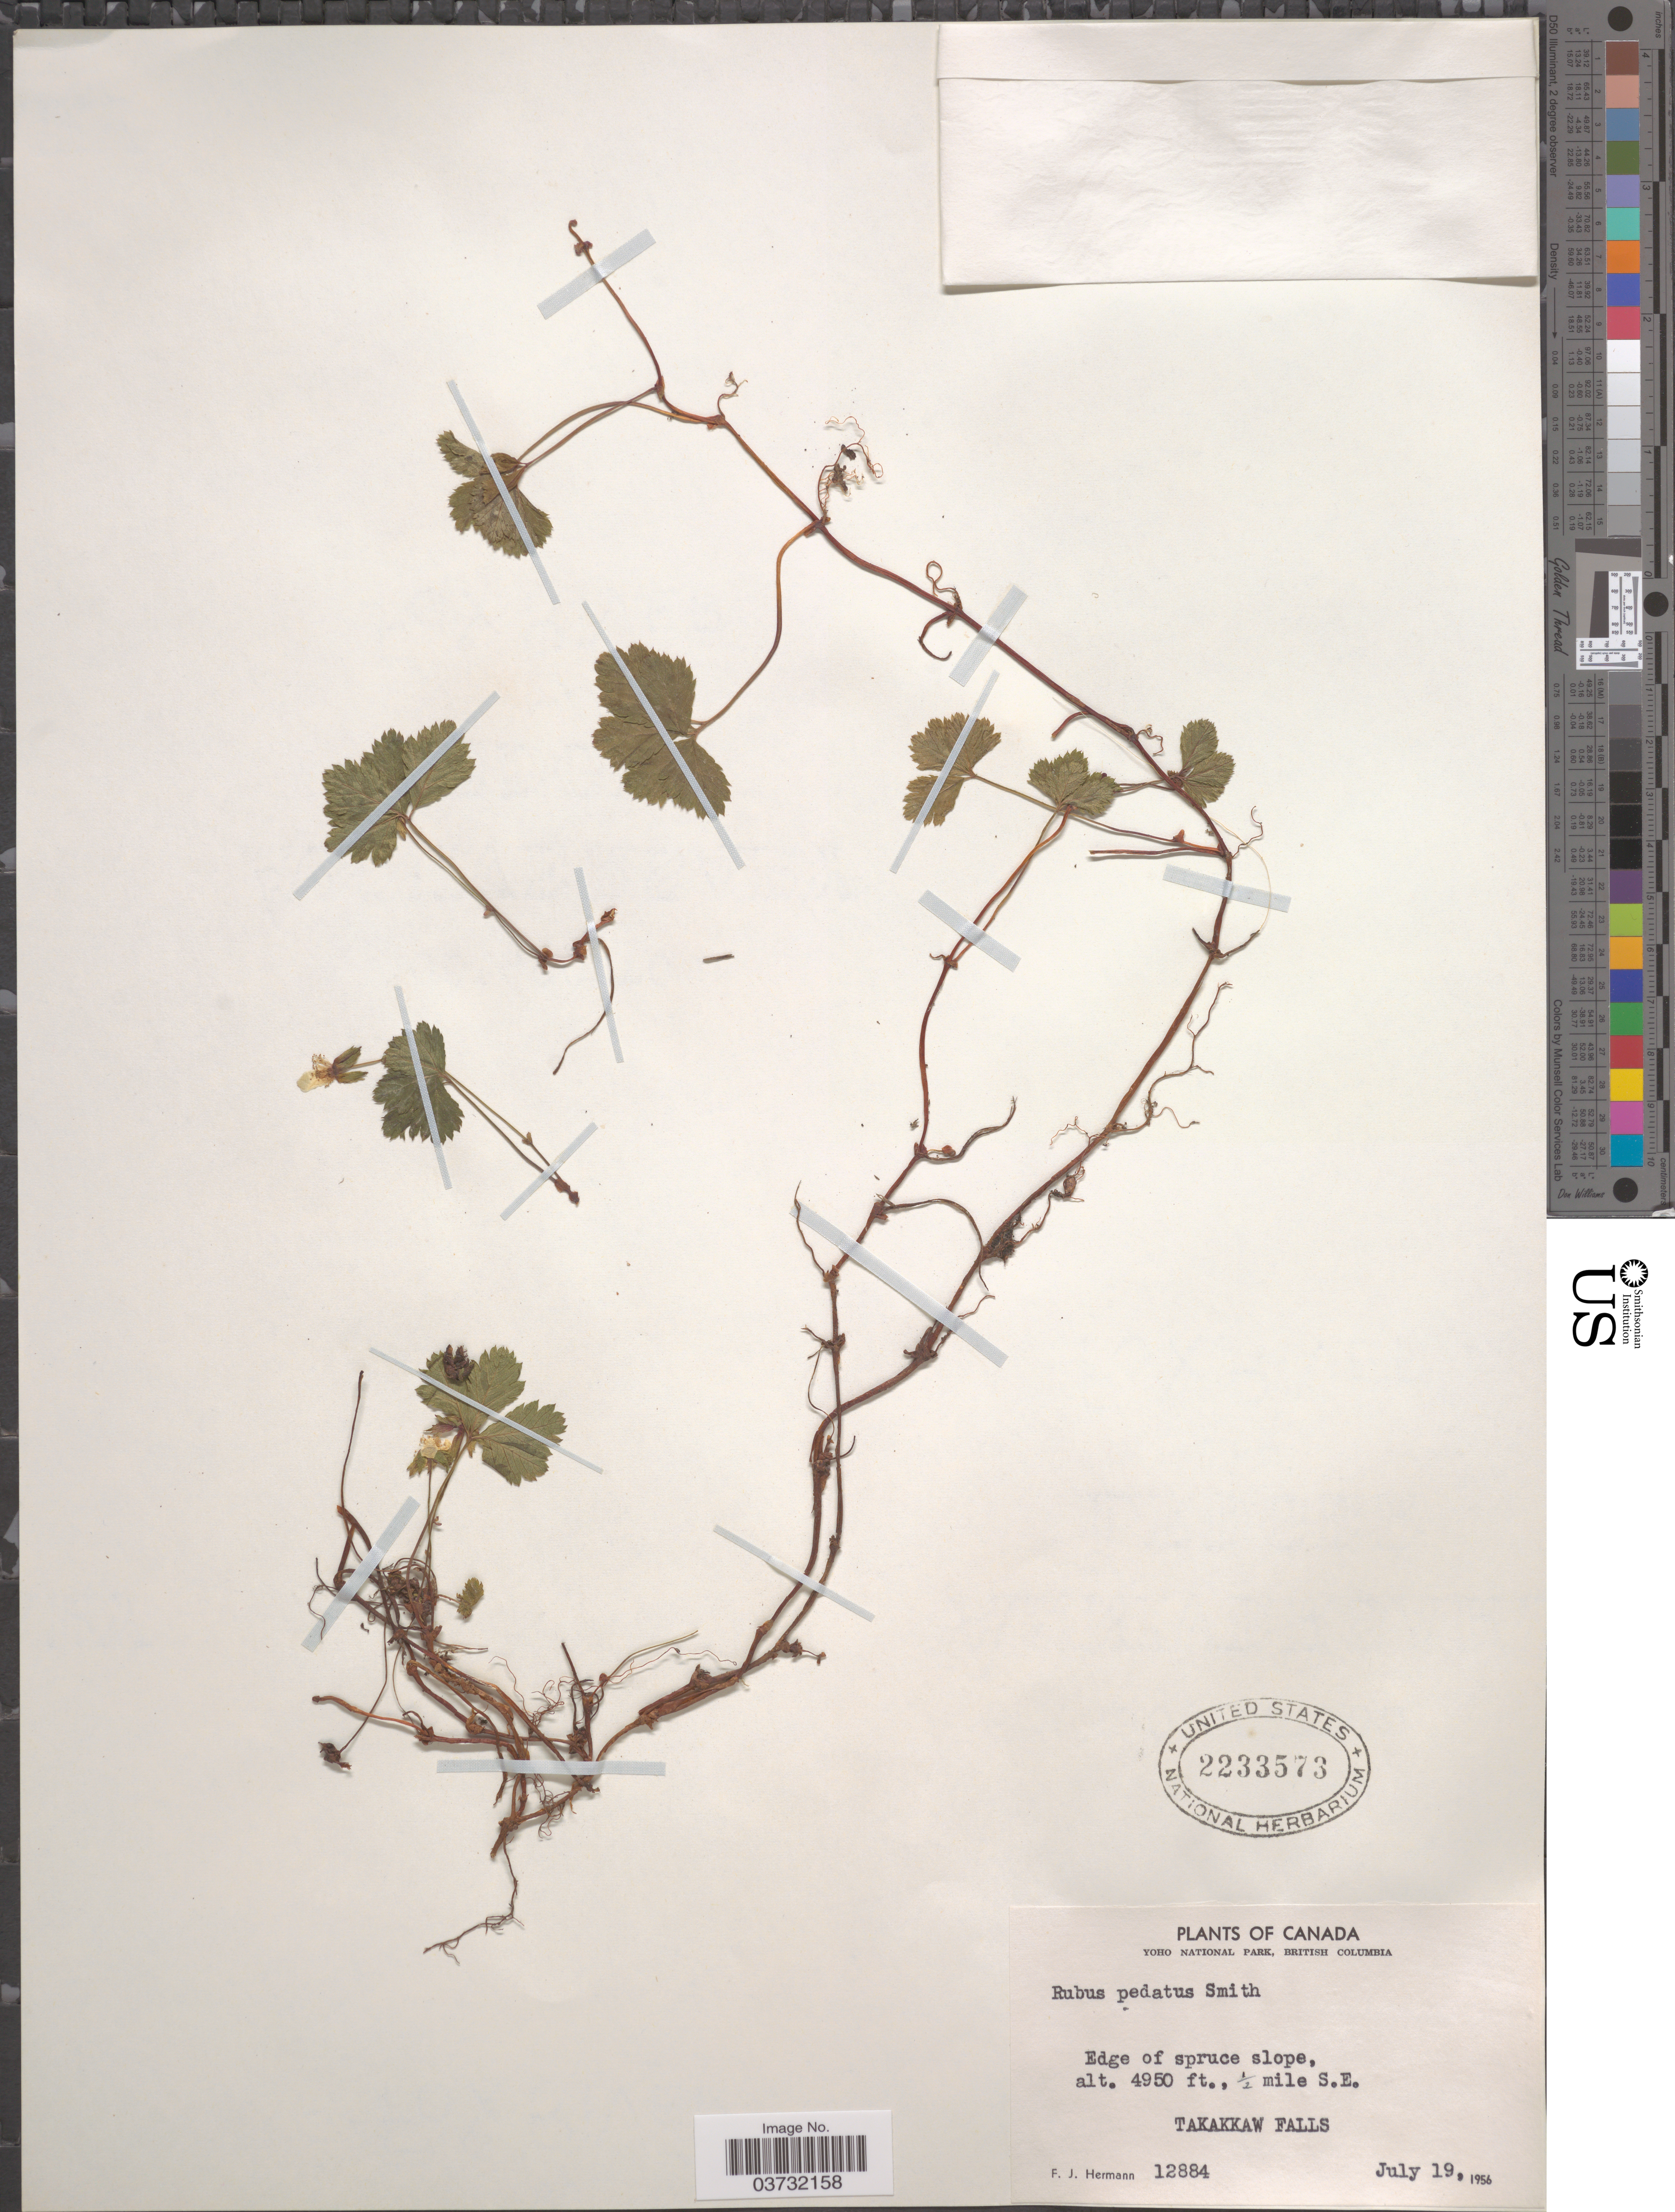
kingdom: Plantae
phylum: Tracheophyta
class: Magnoliopsida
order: Rosales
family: Rosaceae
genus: Rubus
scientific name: Rubus pedatus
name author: Sm.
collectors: F. J. Hermann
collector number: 12884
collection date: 1956-07-19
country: Canada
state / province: British Columbia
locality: Yoho National Park. ½ mile S.E. Takakkaw Falls.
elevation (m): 1509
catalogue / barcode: US 2233573